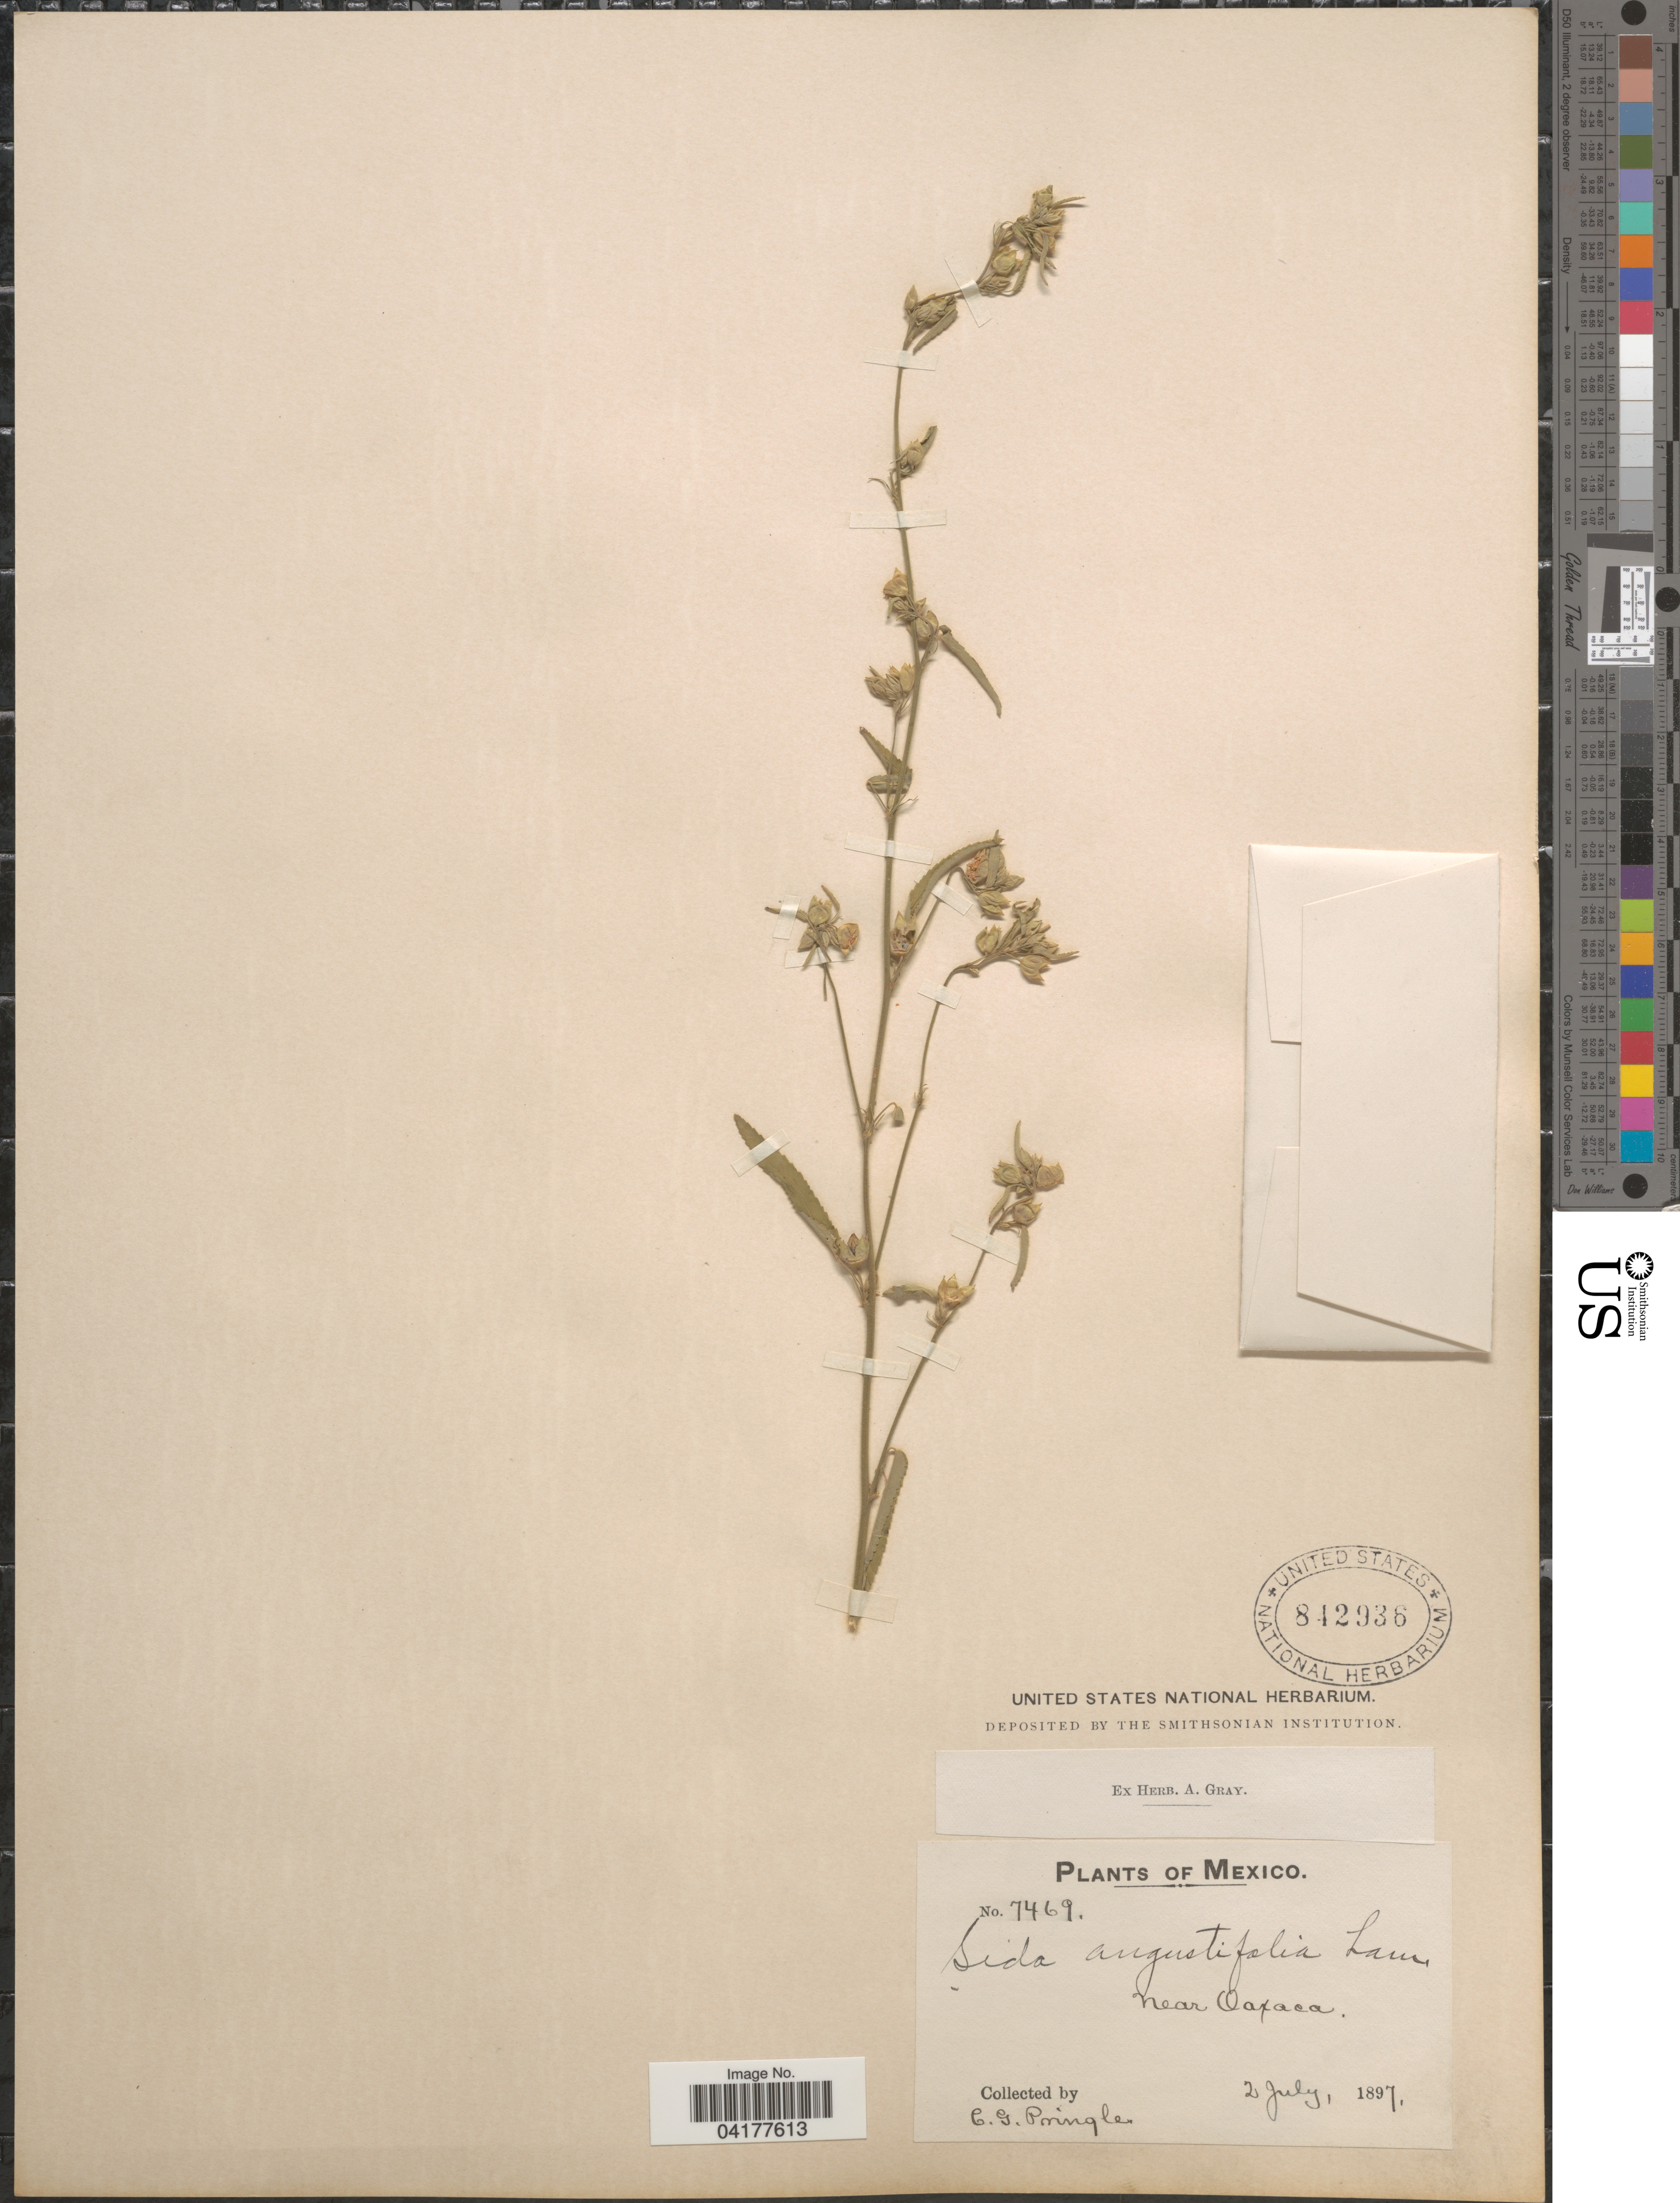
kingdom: Plantae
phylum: Tracheophyta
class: Magnoliopsida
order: Malvales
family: Malvaceae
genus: Sida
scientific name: Sida spinosa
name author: L.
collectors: C. G. Pringle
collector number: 7469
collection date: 1897-07-02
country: Mexico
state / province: Oaxaca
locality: Near Oaxaca.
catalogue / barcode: US 842936